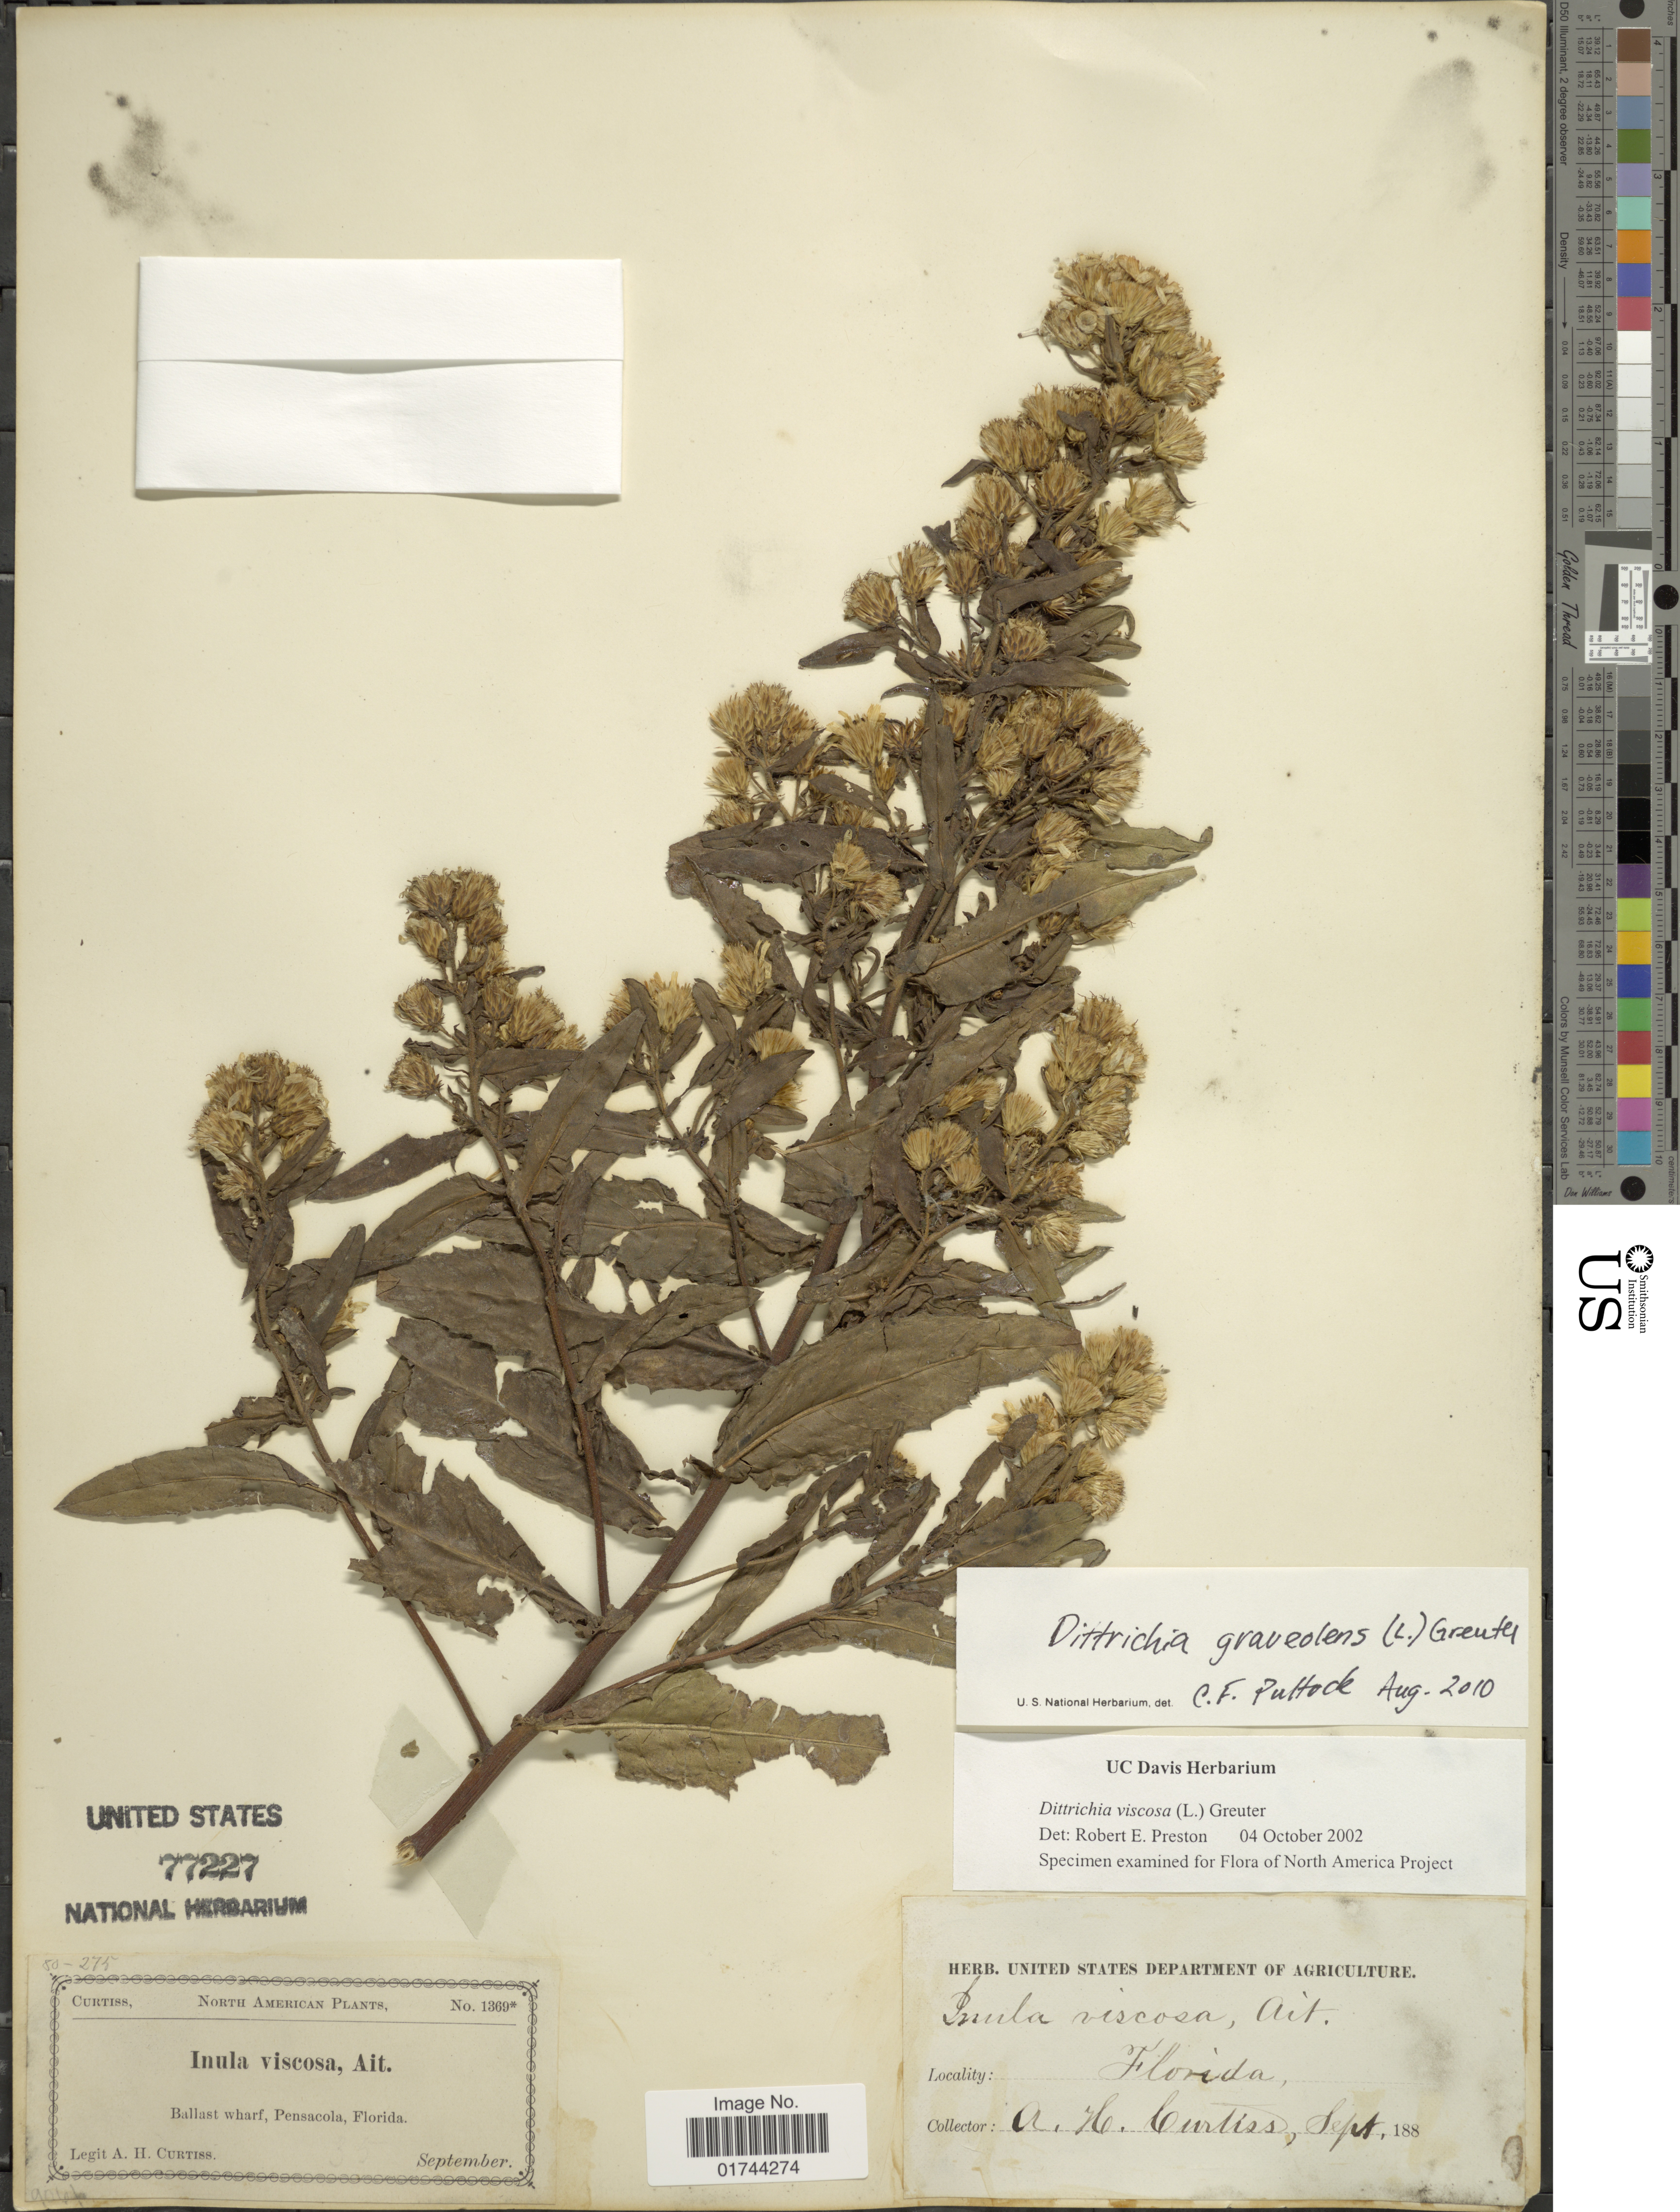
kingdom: Plantae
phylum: Tracheophyta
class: Magnoliopsida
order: Asterales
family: Asteraceae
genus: Dittrichia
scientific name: Dittrichia graveolens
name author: (L.) Greuter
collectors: A. H. Curtiss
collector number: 1369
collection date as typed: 188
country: United States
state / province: Florida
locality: Ballast wharf, Pensacola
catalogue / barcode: US 77227